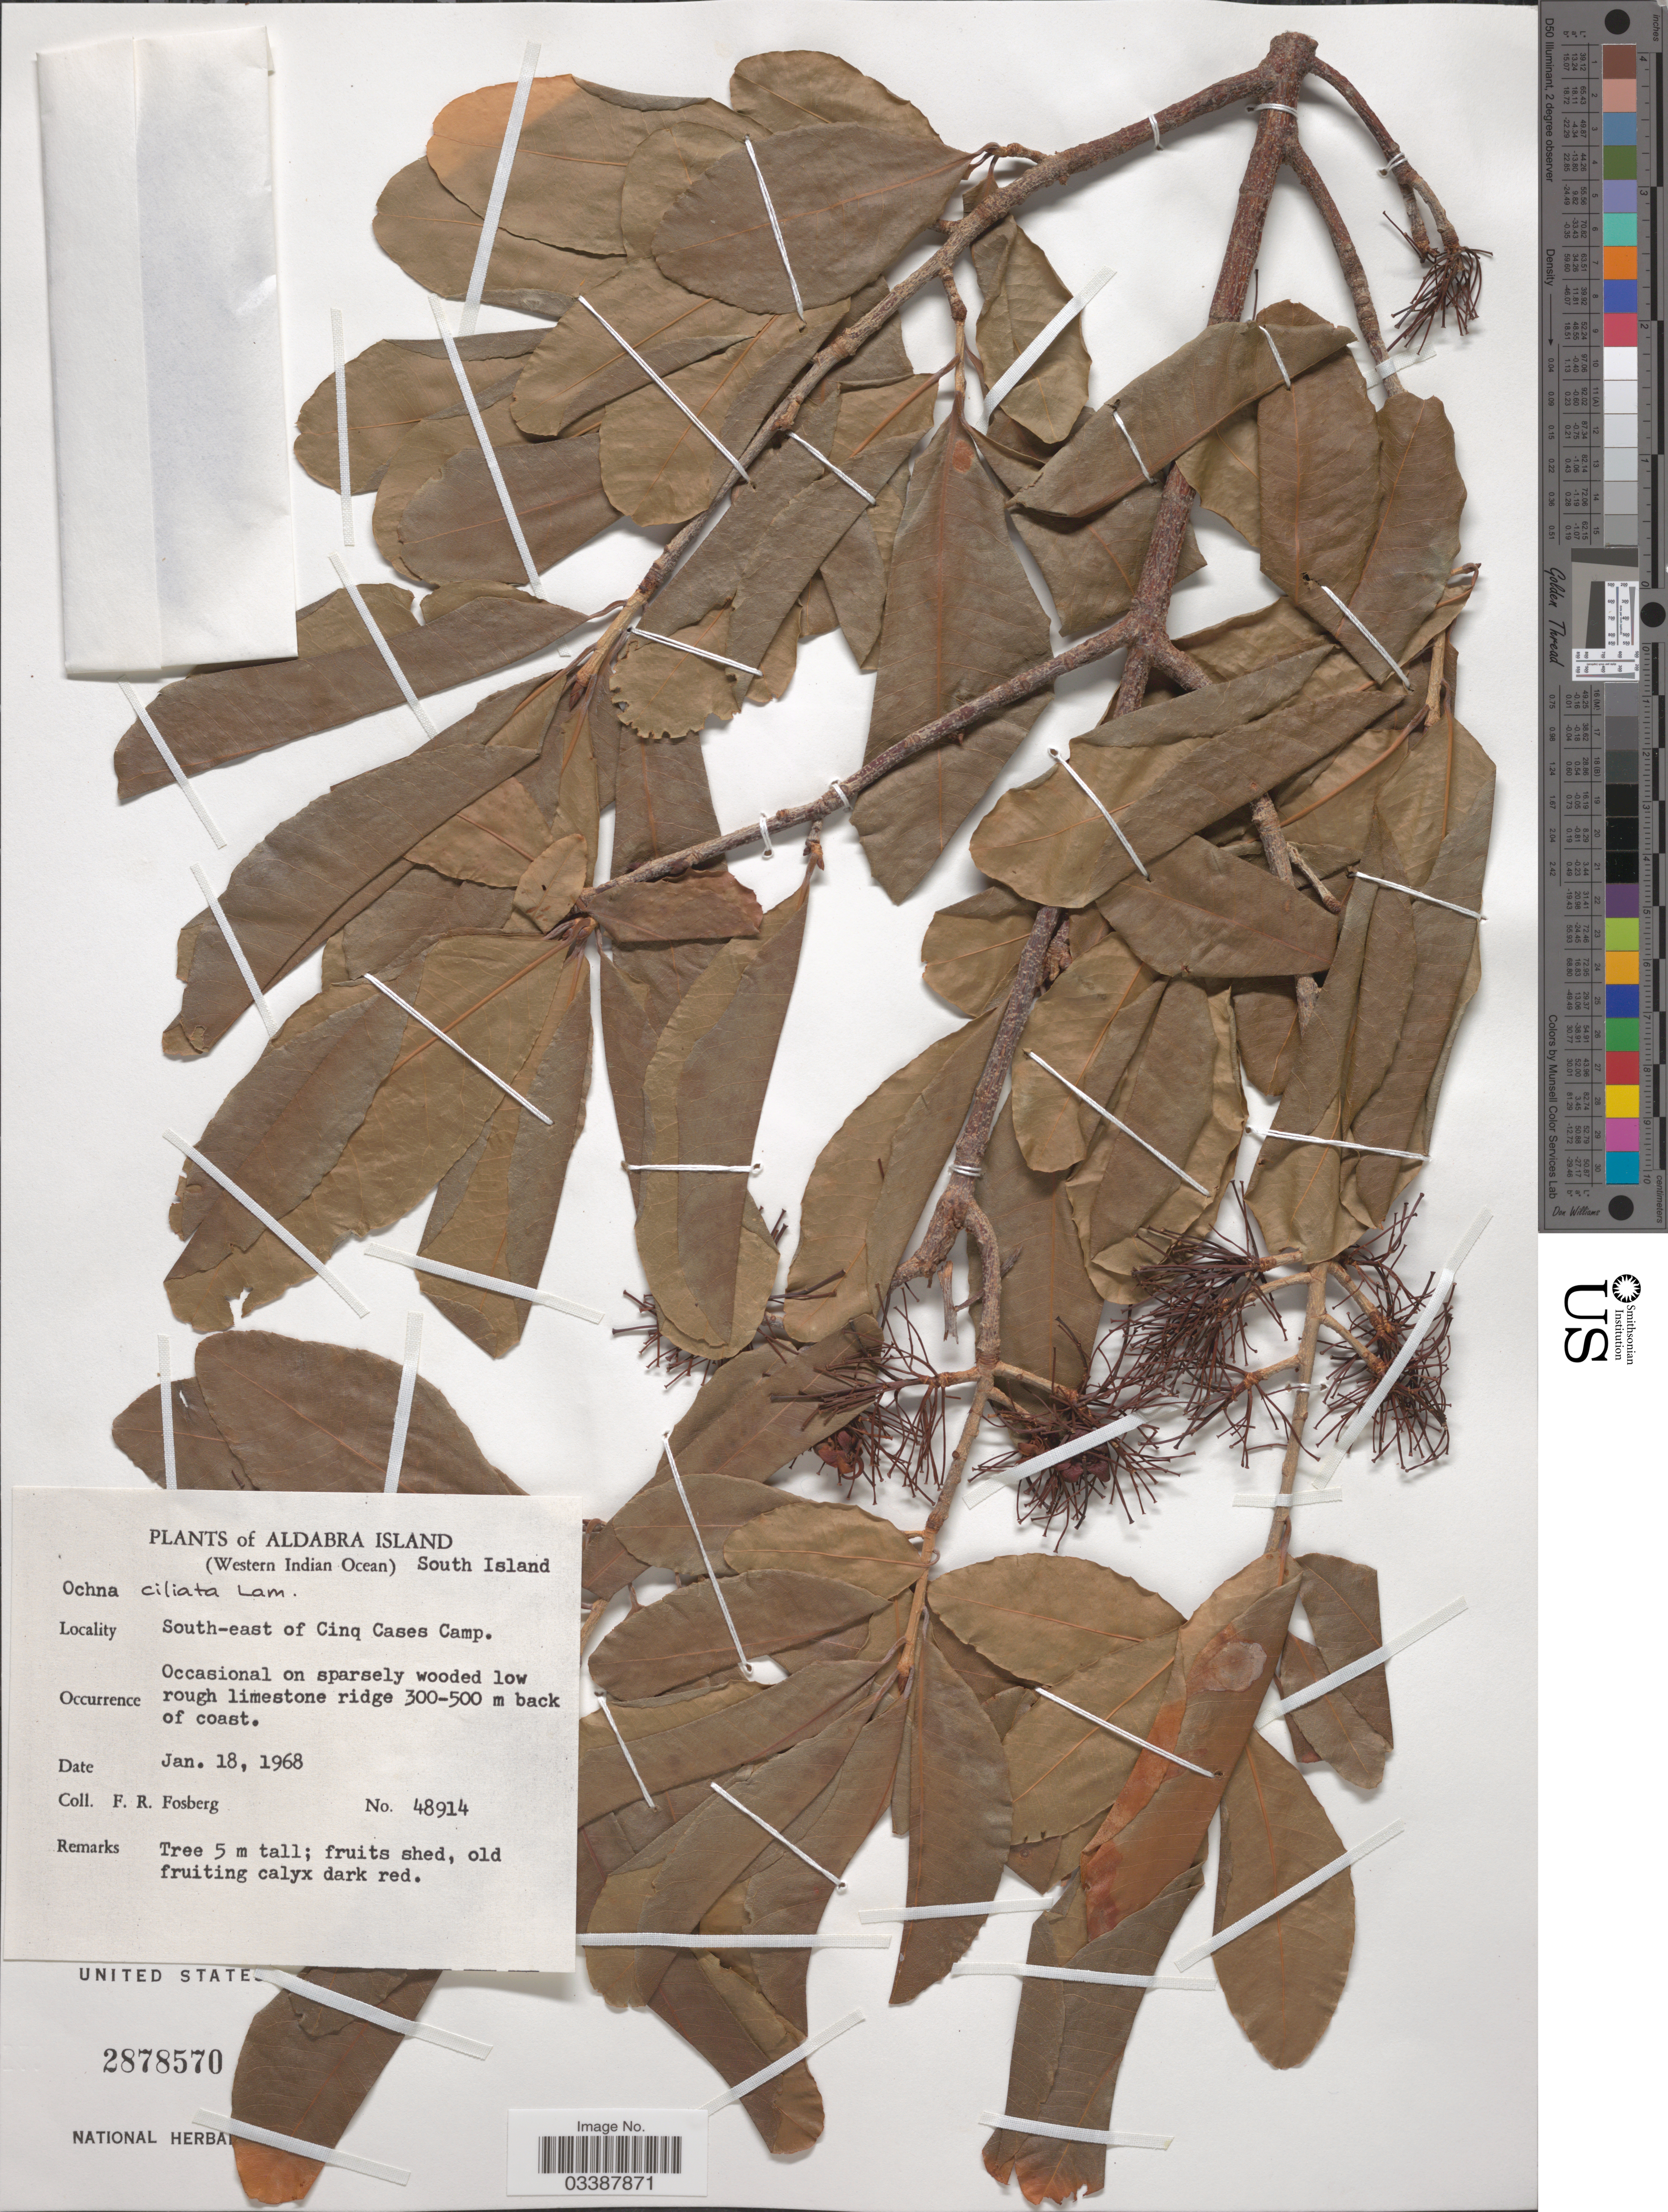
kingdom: Plantae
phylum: Tracheophyta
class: Magnoliopsida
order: Malpighiales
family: Ochnaceae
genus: Ochna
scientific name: Ochna ciliata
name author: Lam.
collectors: F. R. Fosberg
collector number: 48914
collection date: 1968-01-18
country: Seychelles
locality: Aldabra Island. (Western Indian Ocean) South Island. South-east of Cinq Cases Camp.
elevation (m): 300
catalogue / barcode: US 2878570